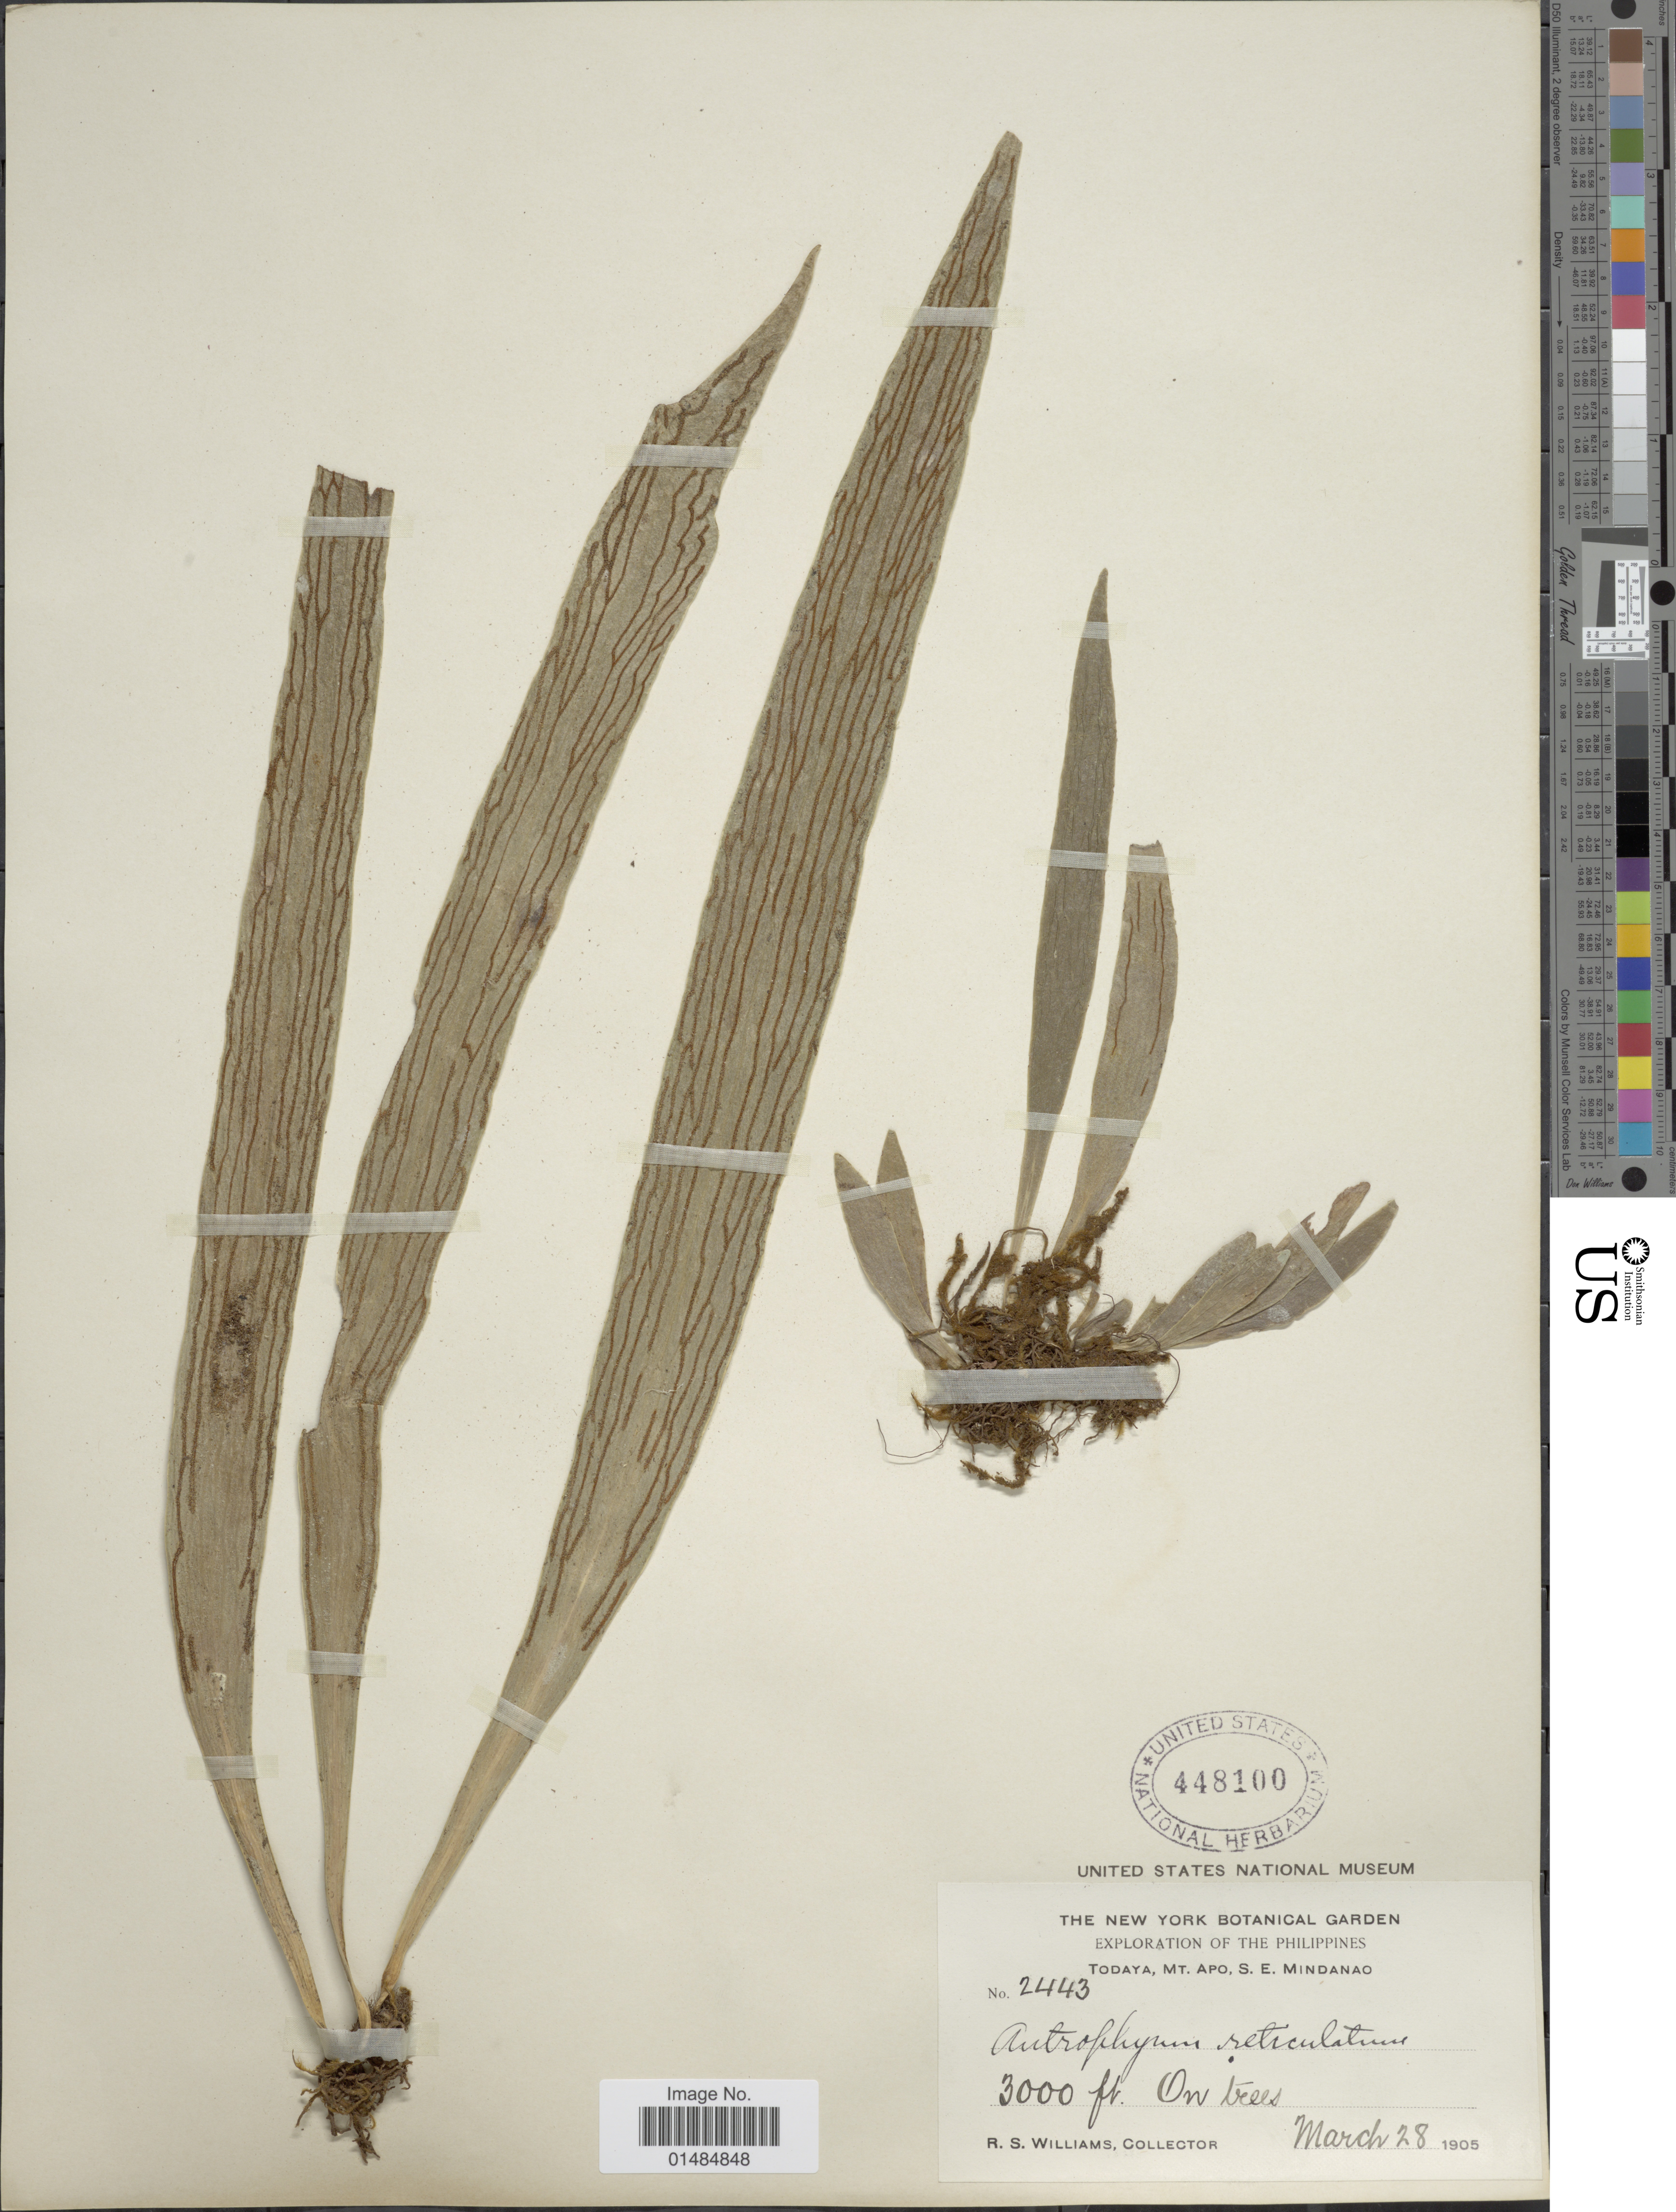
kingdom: Plantae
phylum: Tracheophyta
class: Polypodiopsida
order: Polypodiales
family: Pteridaceae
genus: Antrophyum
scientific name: Antrophyum reticulatum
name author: (G. Forst.) Kaulf.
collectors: R. S. Williams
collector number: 2443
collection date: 1905-03-28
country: Philippines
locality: Todaya, Mt. Apo, S.E. Mindanao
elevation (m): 914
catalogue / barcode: US 448100